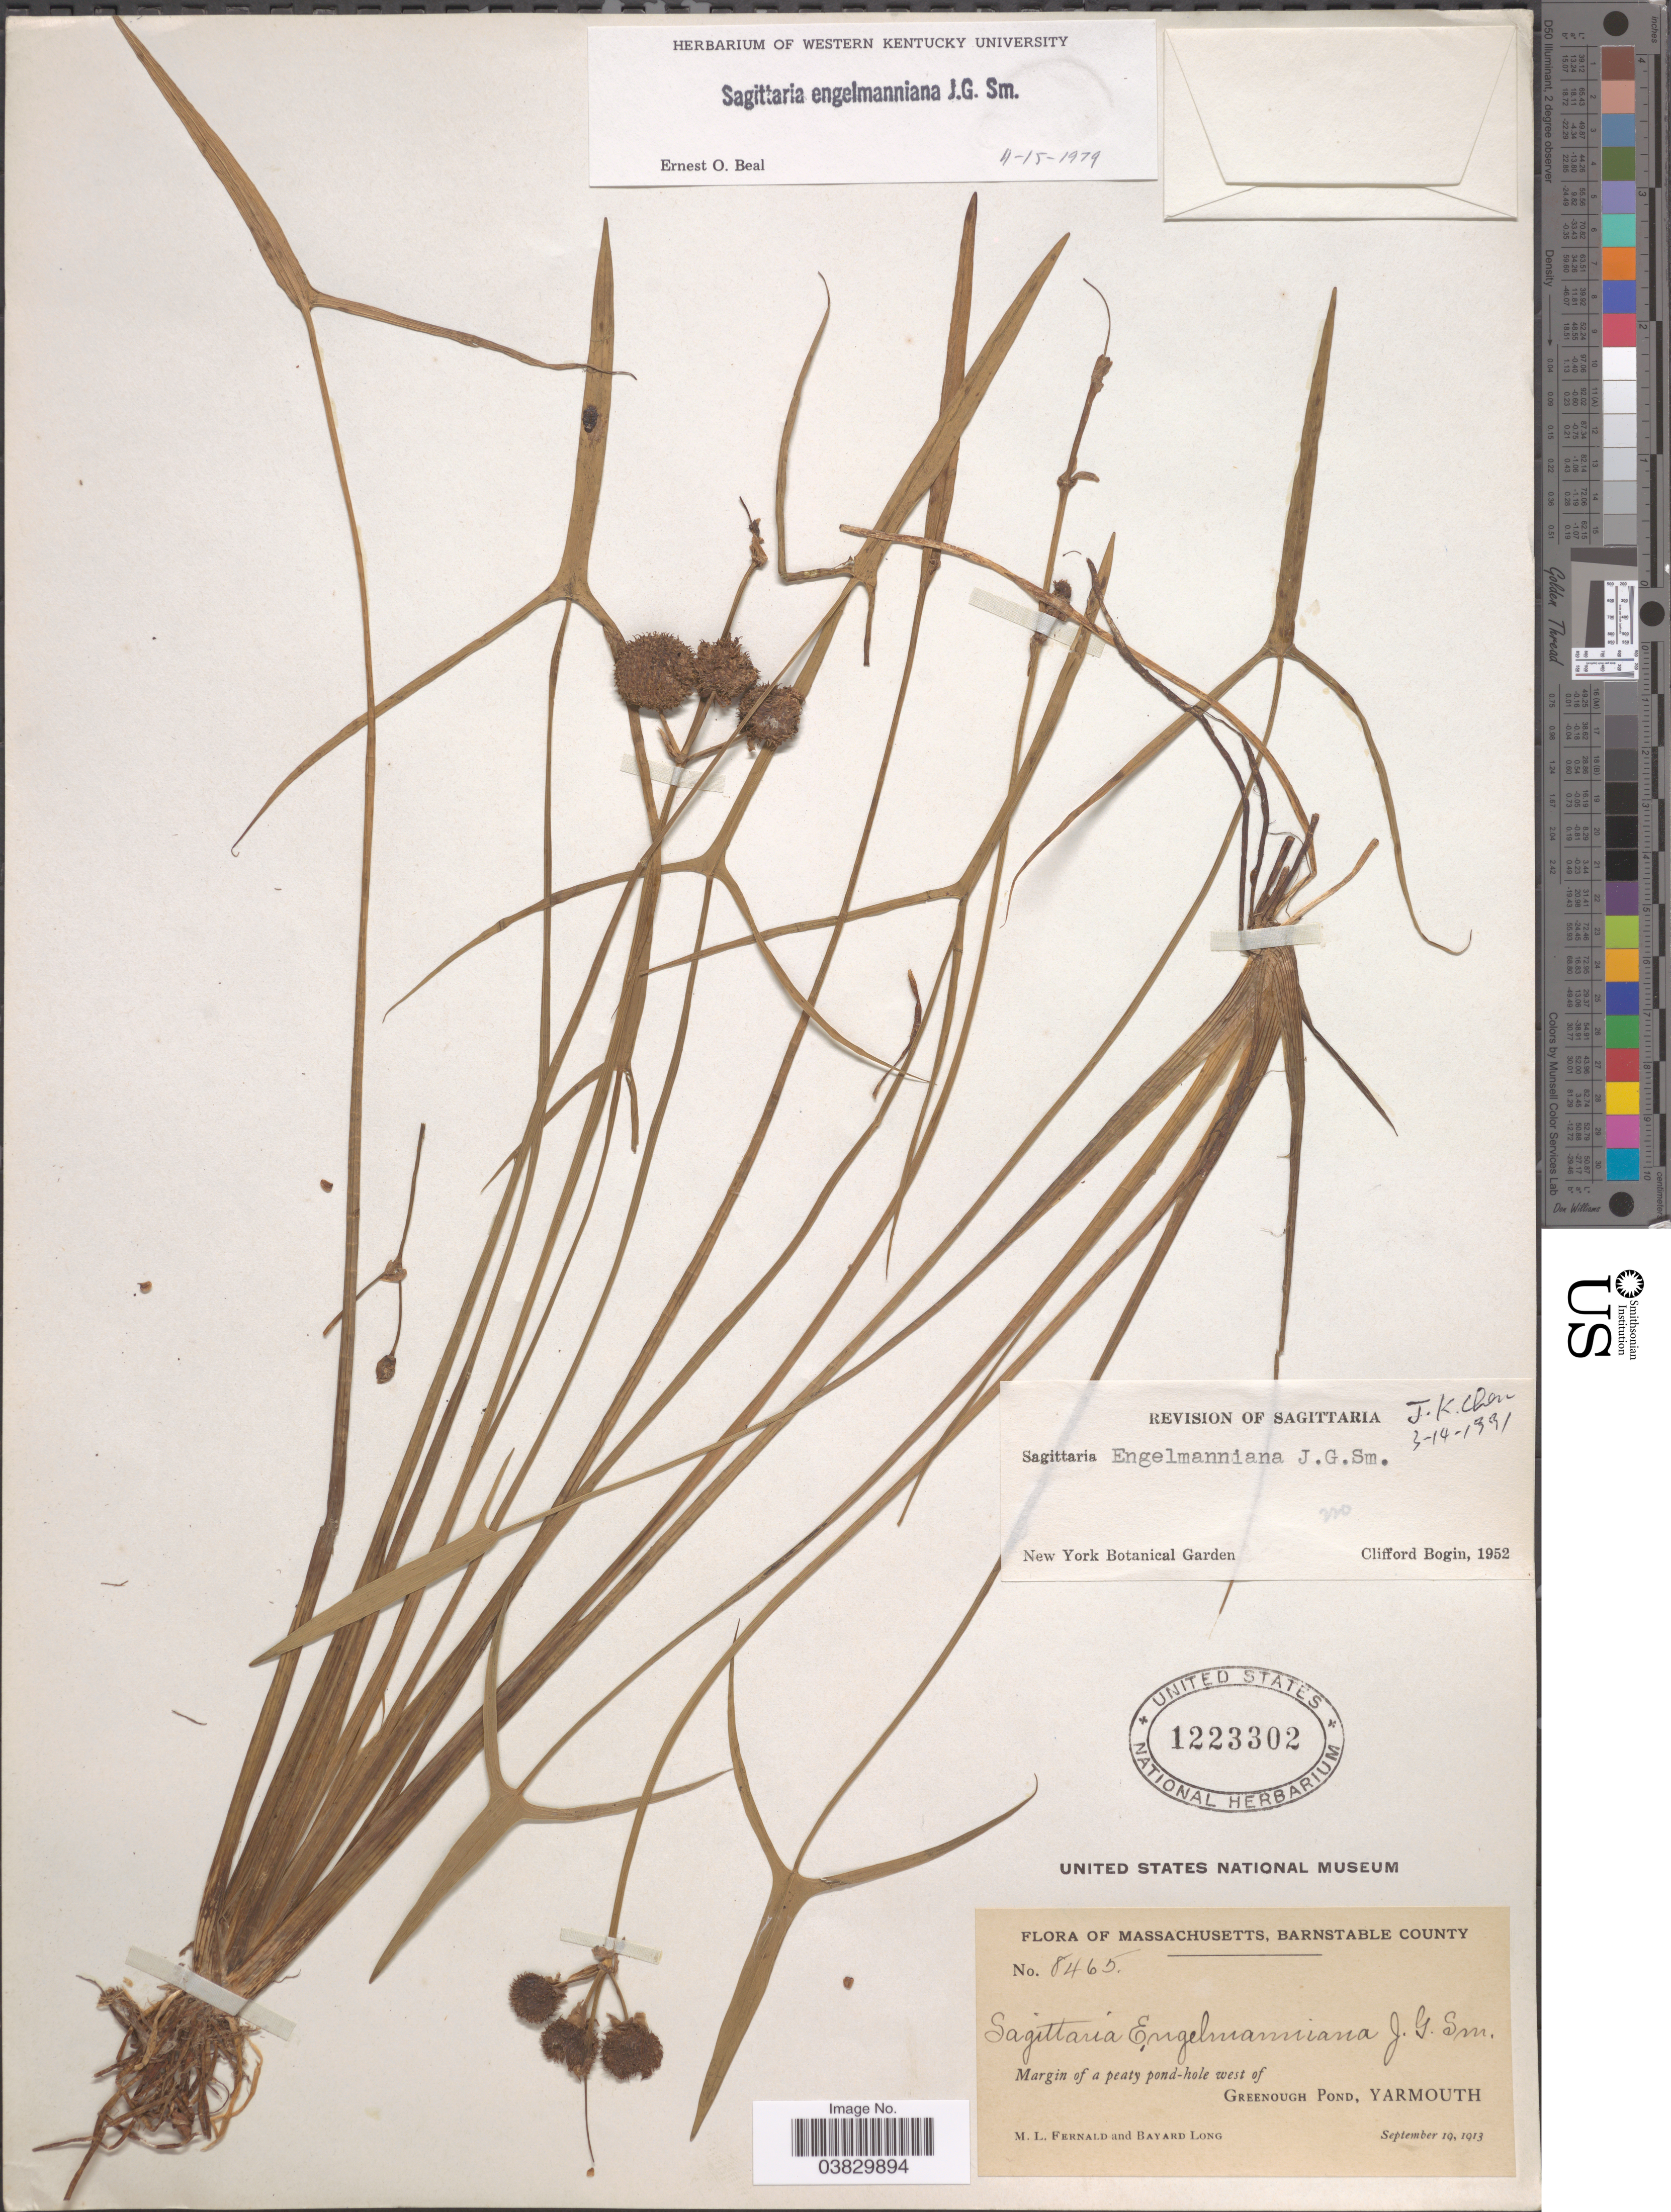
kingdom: Plantae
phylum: Tracheophyta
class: Liliopsida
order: Alismatales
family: Alismataceae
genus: Sagittaria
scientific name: Sagittaria engelmanniana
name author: J.G. Sm.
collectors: M. L. Fernald & B. Long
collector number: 8465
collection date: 1913-09-19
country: United States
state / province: Massachusetts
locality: Barnstable County. Margin of a peaty pond-hole west of Greenough Pond, Yarmouth.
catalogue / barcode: US 1223302